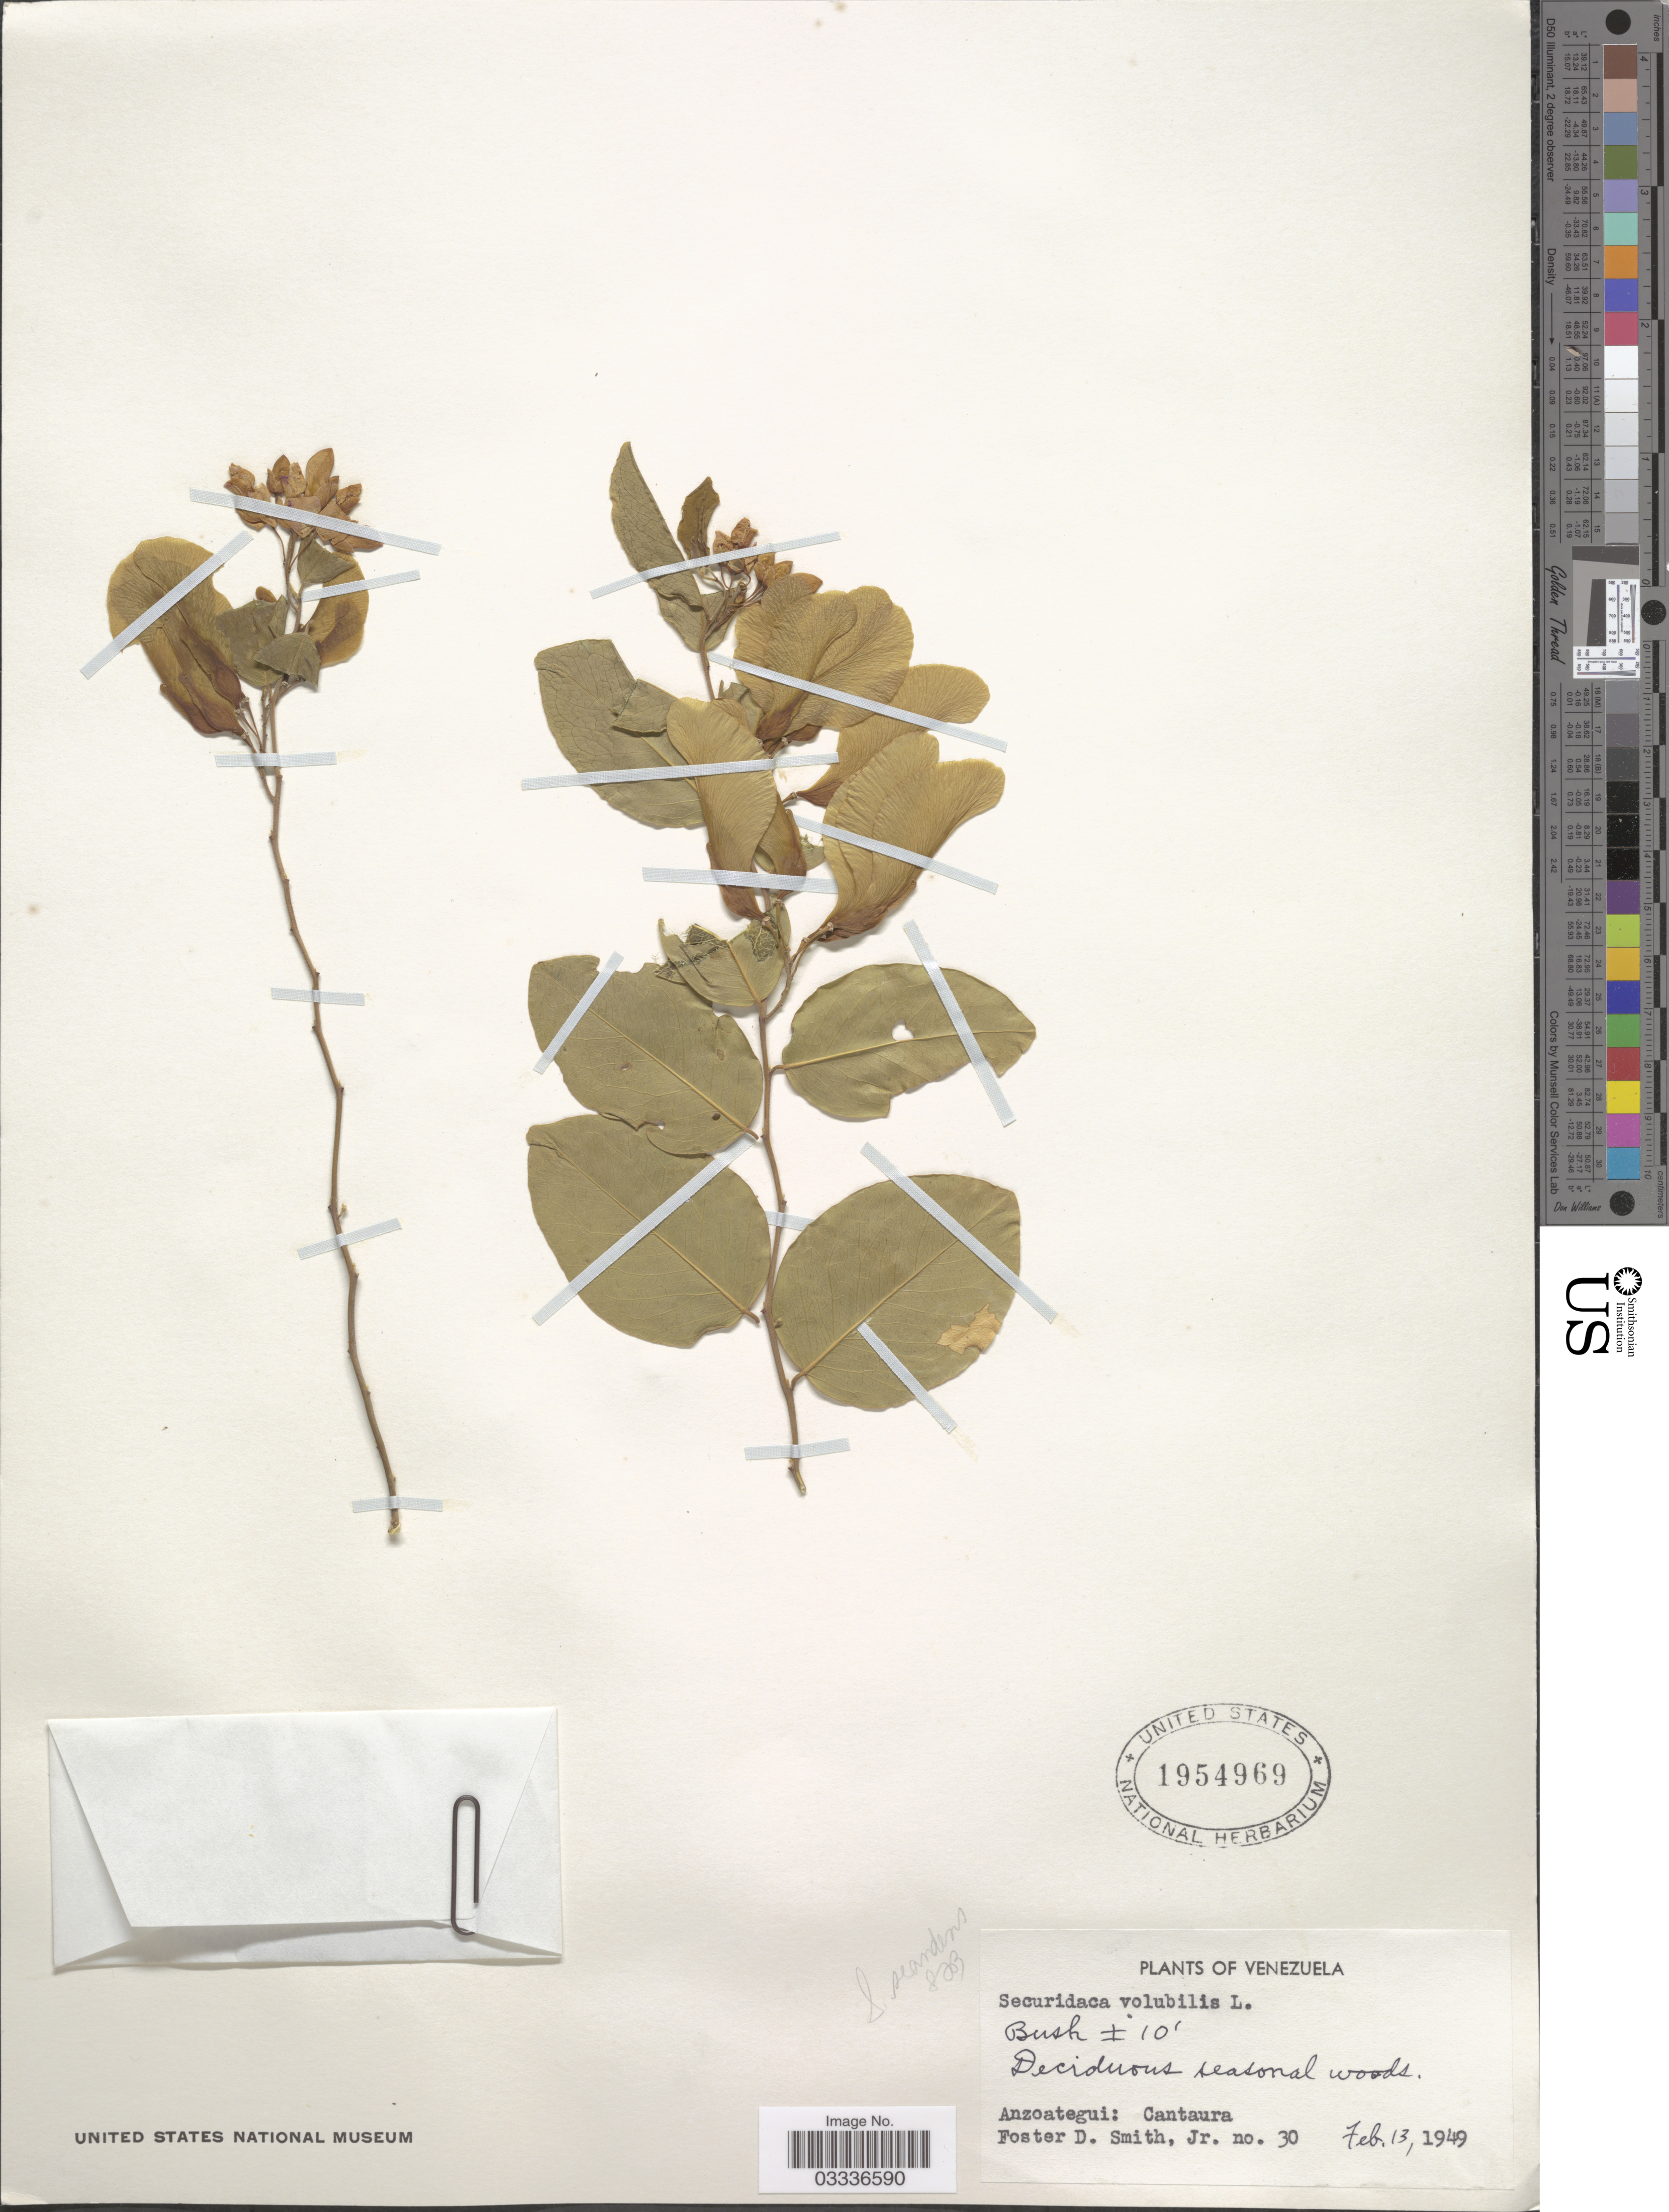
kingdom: Plantae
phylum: Tracheophyta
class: Magnoliopsida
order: Fabales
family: Polygalaceae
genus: Securidaca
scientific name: Securidaca scandens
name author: Jacq.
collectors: F. Smith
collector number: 30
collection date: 1949-02-13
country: Venezuela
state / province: Anzoategui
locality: Cantaura.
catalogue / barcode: US 1954969